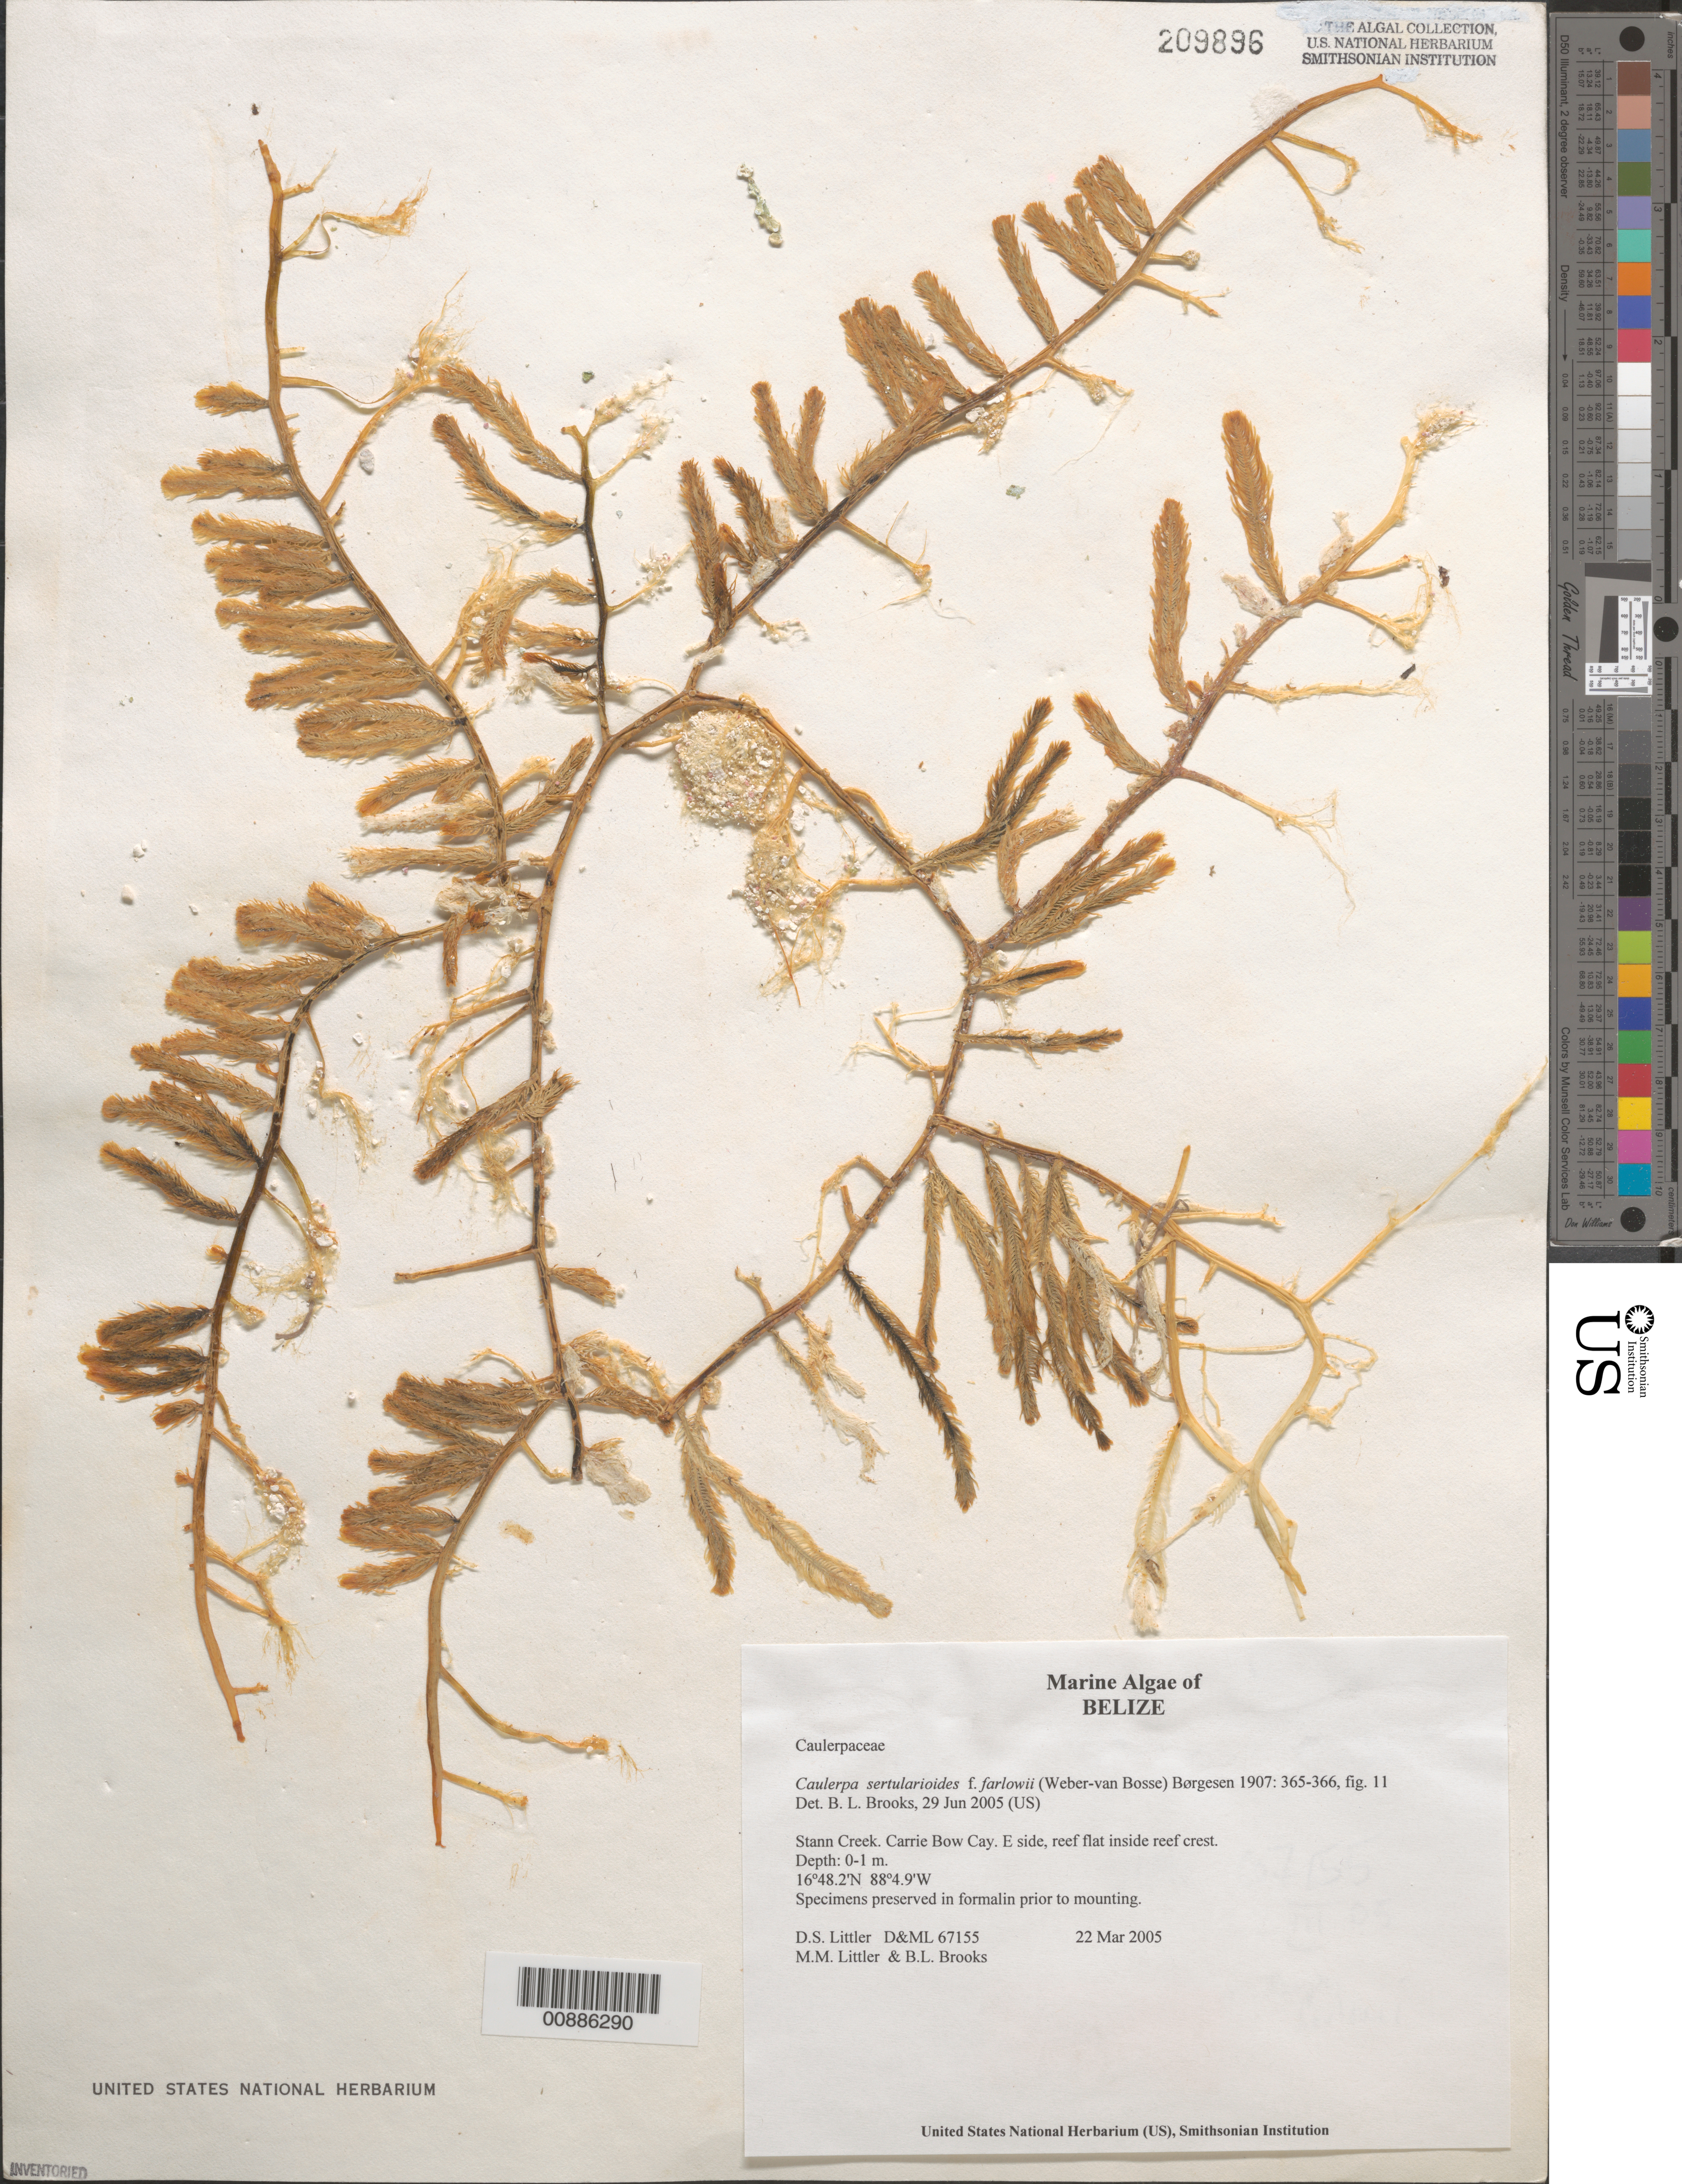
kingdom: Plantae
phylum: Chlorophyta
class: Ulvophyceae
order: Bryopsidales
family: Caulerpaceae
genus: Caulerpa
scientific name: Caulerpa sertularioides f. farlowii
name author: (Weber Bosse) Børgesen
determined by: Brooks, B. L., (BOT), Smithsonian Institution - National Museum of Natural History (UNITED STATES)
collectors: D. S. Littler, M. M. Littler & B. Brooks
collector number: D&ML 67155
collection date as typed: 22 Mar 2005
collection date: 2005-03-22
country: Belize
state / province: Stann Creek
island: Carrie Bow Cay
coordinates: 16 48.2'N, 88 4.9'W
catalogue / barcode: US 209896